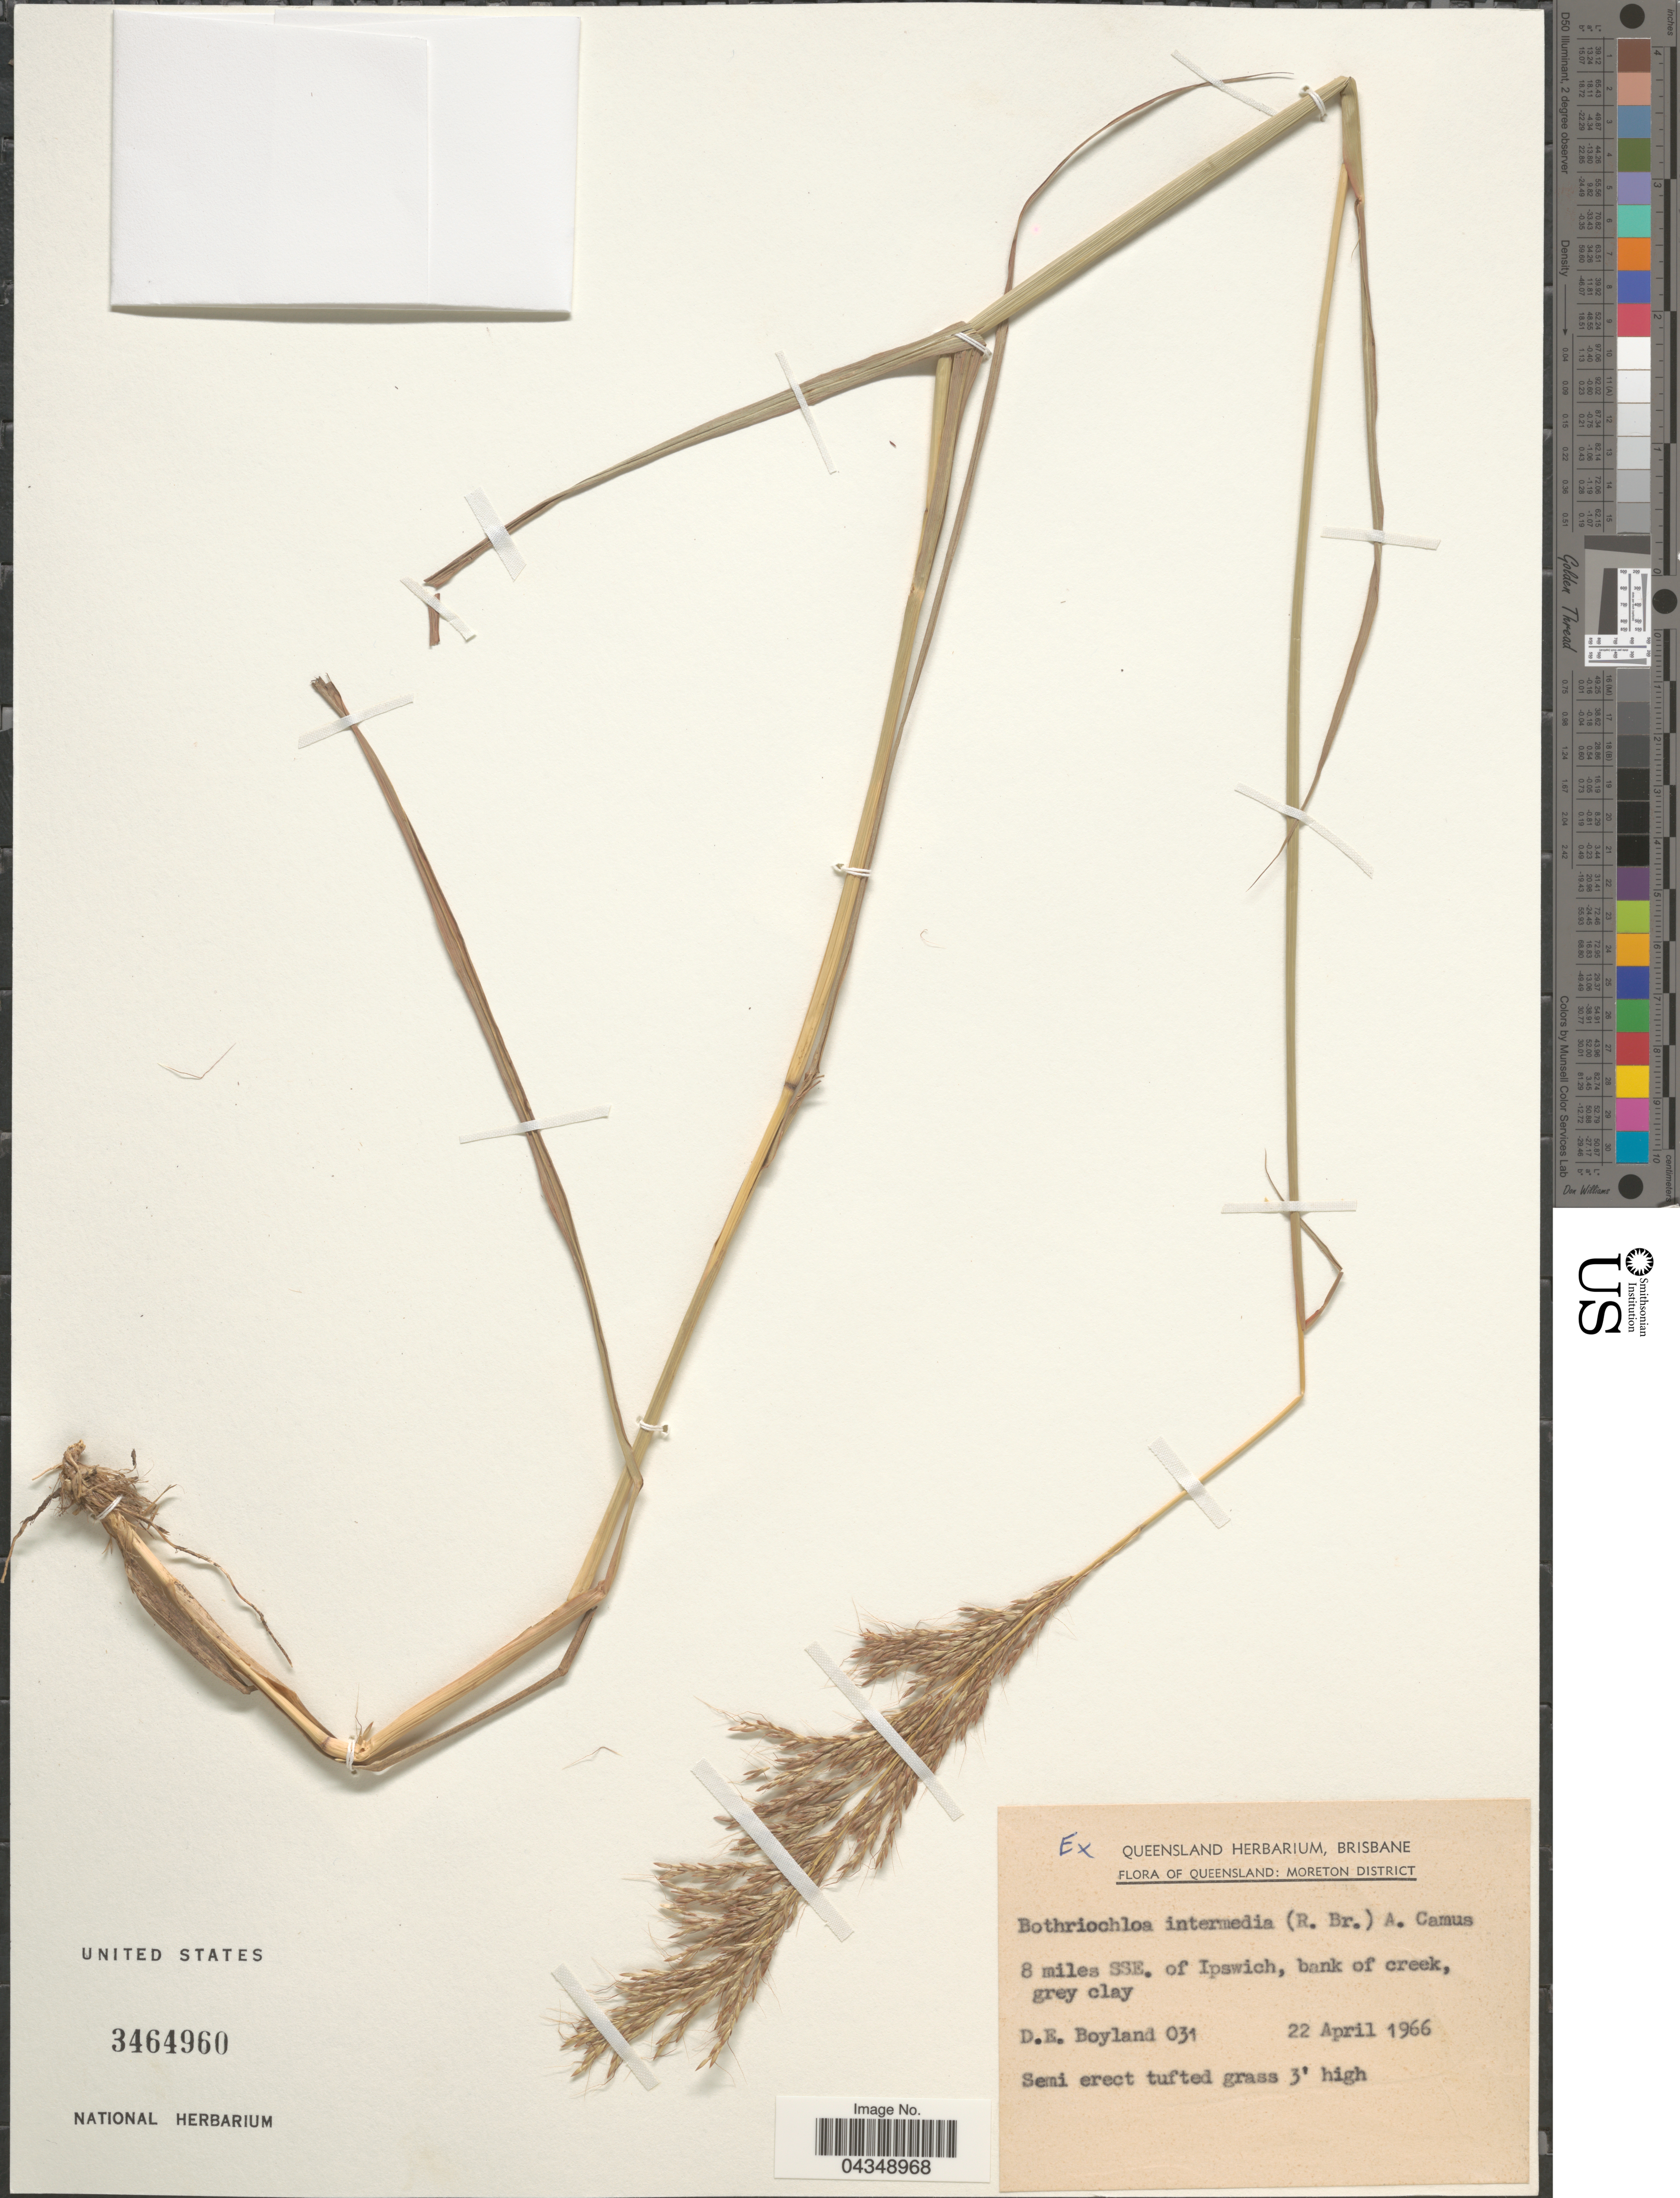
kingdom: Plantae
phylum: Tracheophyta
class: Liliopsida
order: Poales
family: Poaceae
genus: Bothriochloa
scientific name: Bothriochloa bladhii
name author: (Retz.) S.T. Blake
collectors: D. Boyland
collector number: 031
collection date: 1966-04-22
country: Australia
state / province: Queensland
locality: Moreton District. 8 miles SSE, of Ipswich, bank of creek.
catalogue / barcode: US 3464960